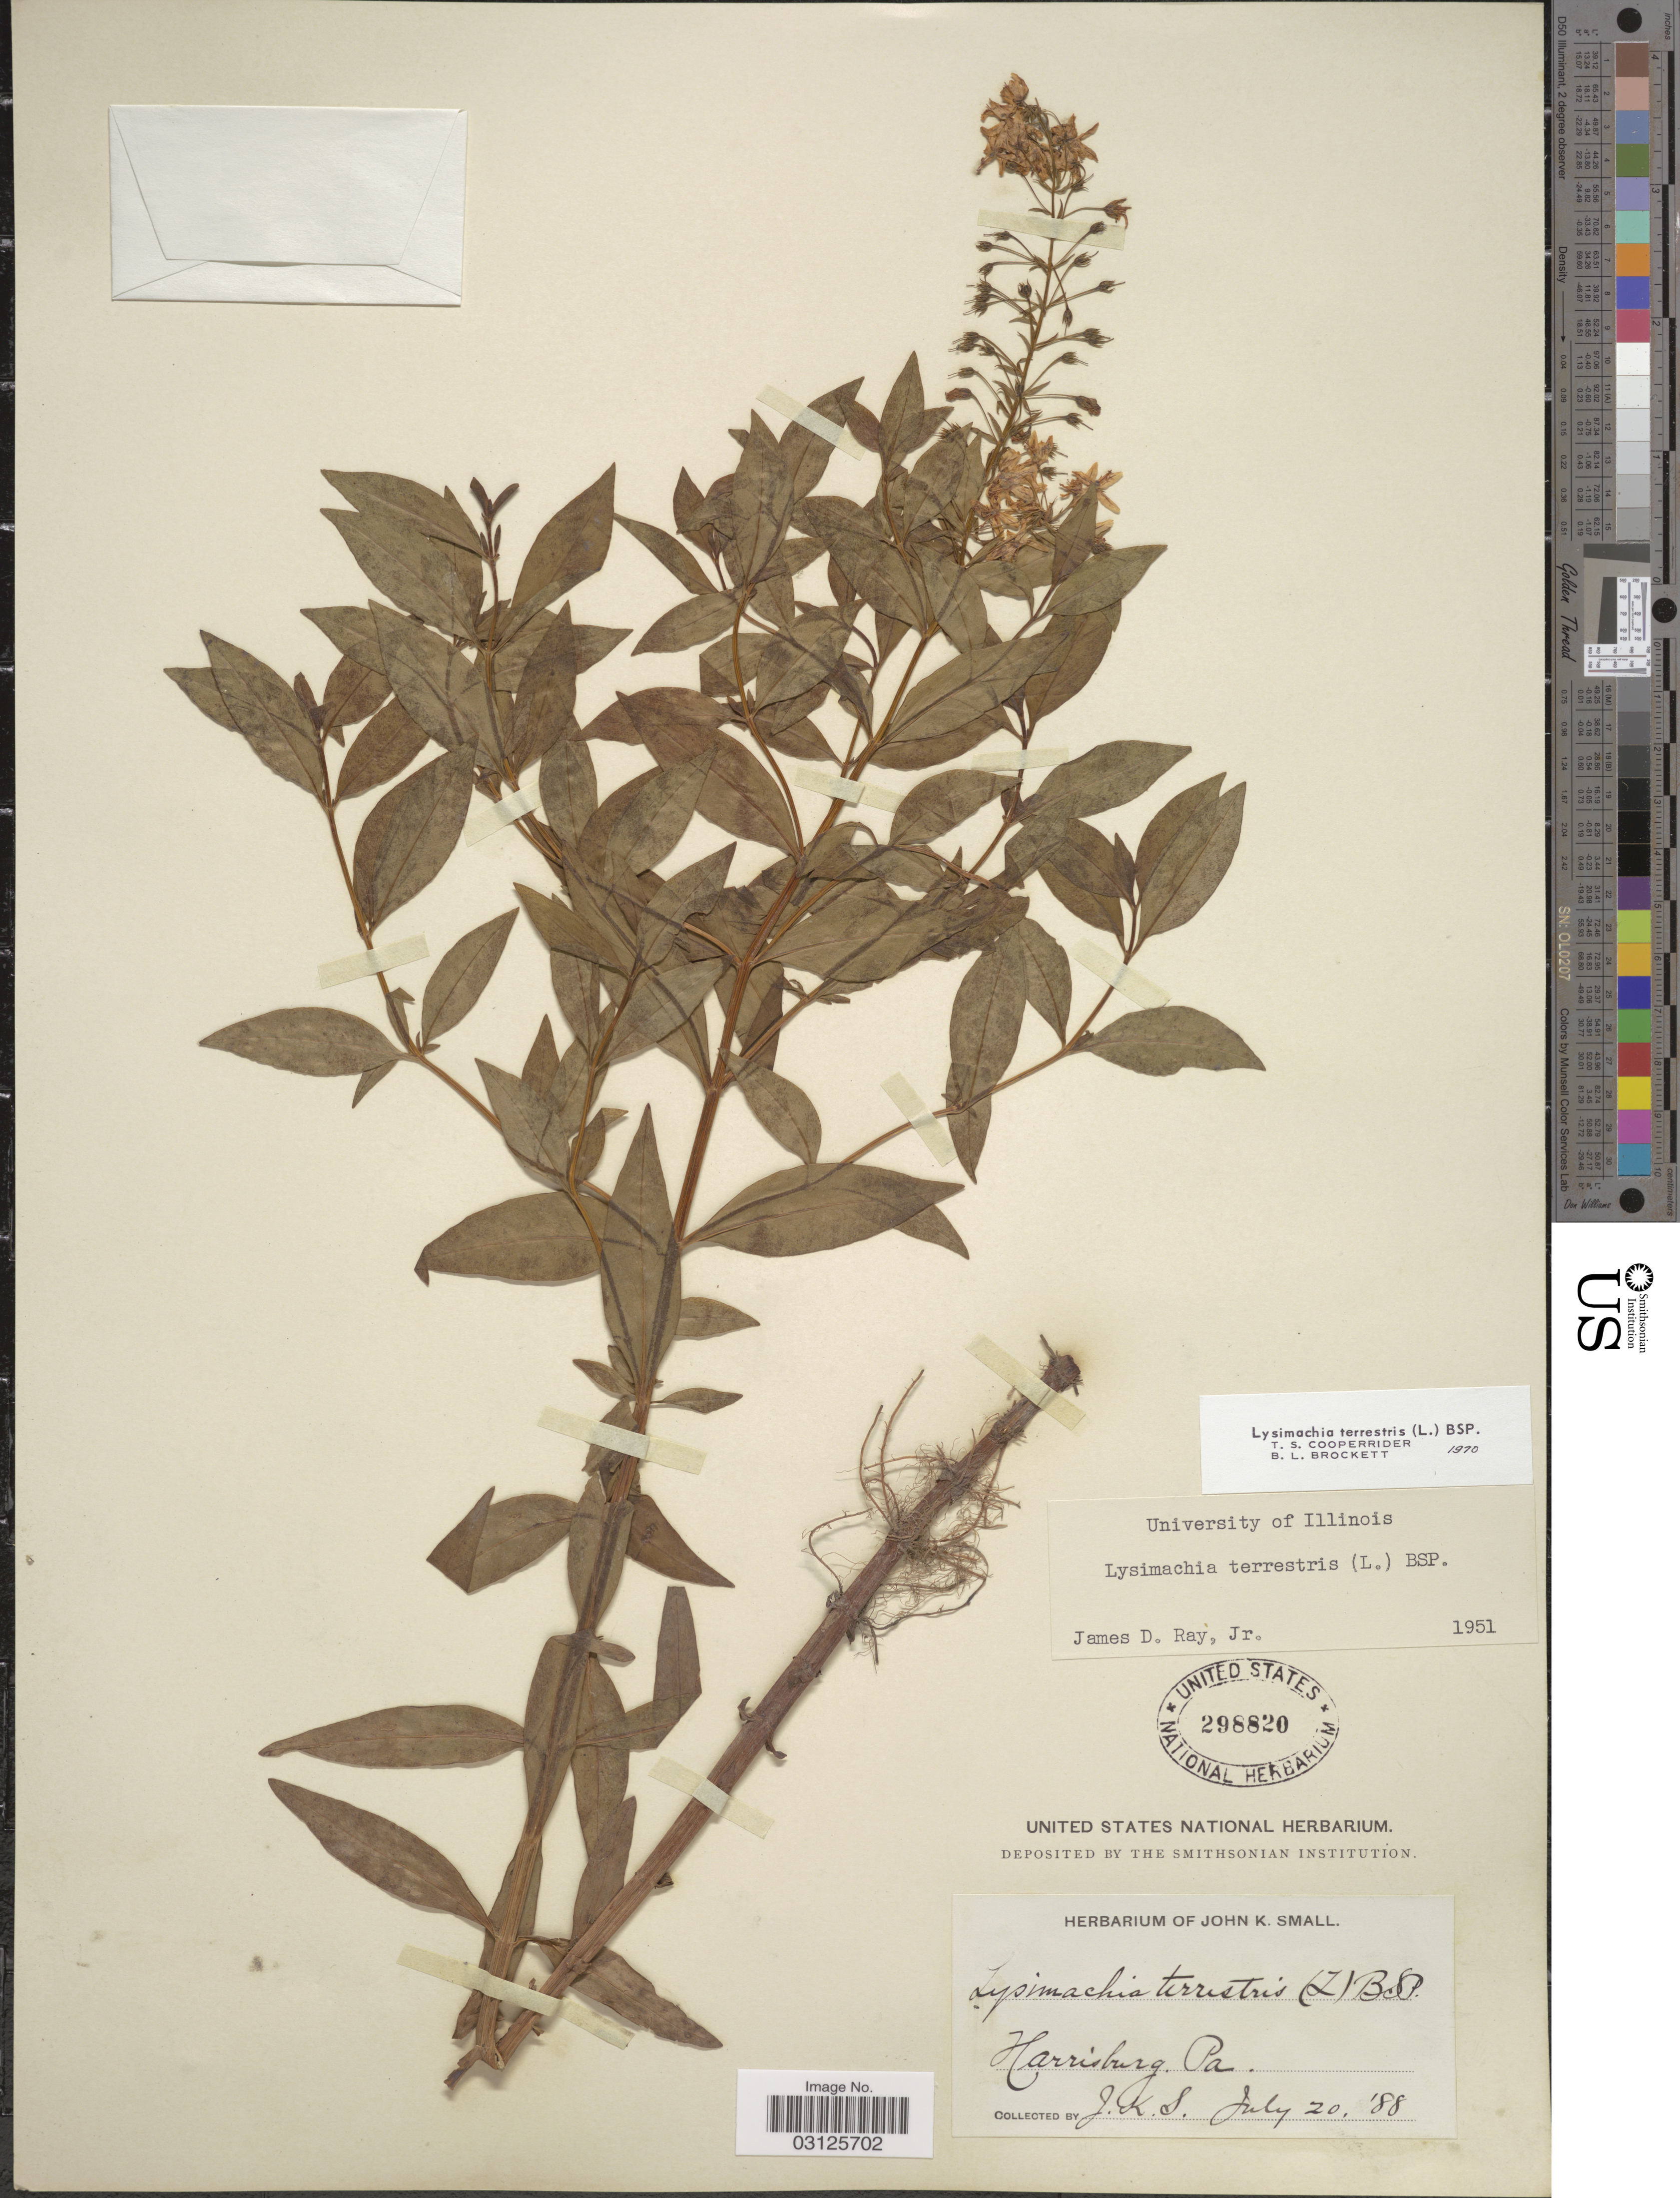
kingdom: Plantae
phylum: Tracheophyta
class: Magnoliopsida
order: Ericales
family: Primulaceae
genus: Lysimachia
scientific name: Lysimachia terrestris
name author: (L.) Britton, Stearns & Poggenb.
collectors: J. K. Small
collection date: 1888-07-20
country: United States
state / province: Pennsylvania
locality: Harrisburg.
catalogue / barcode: US 298820